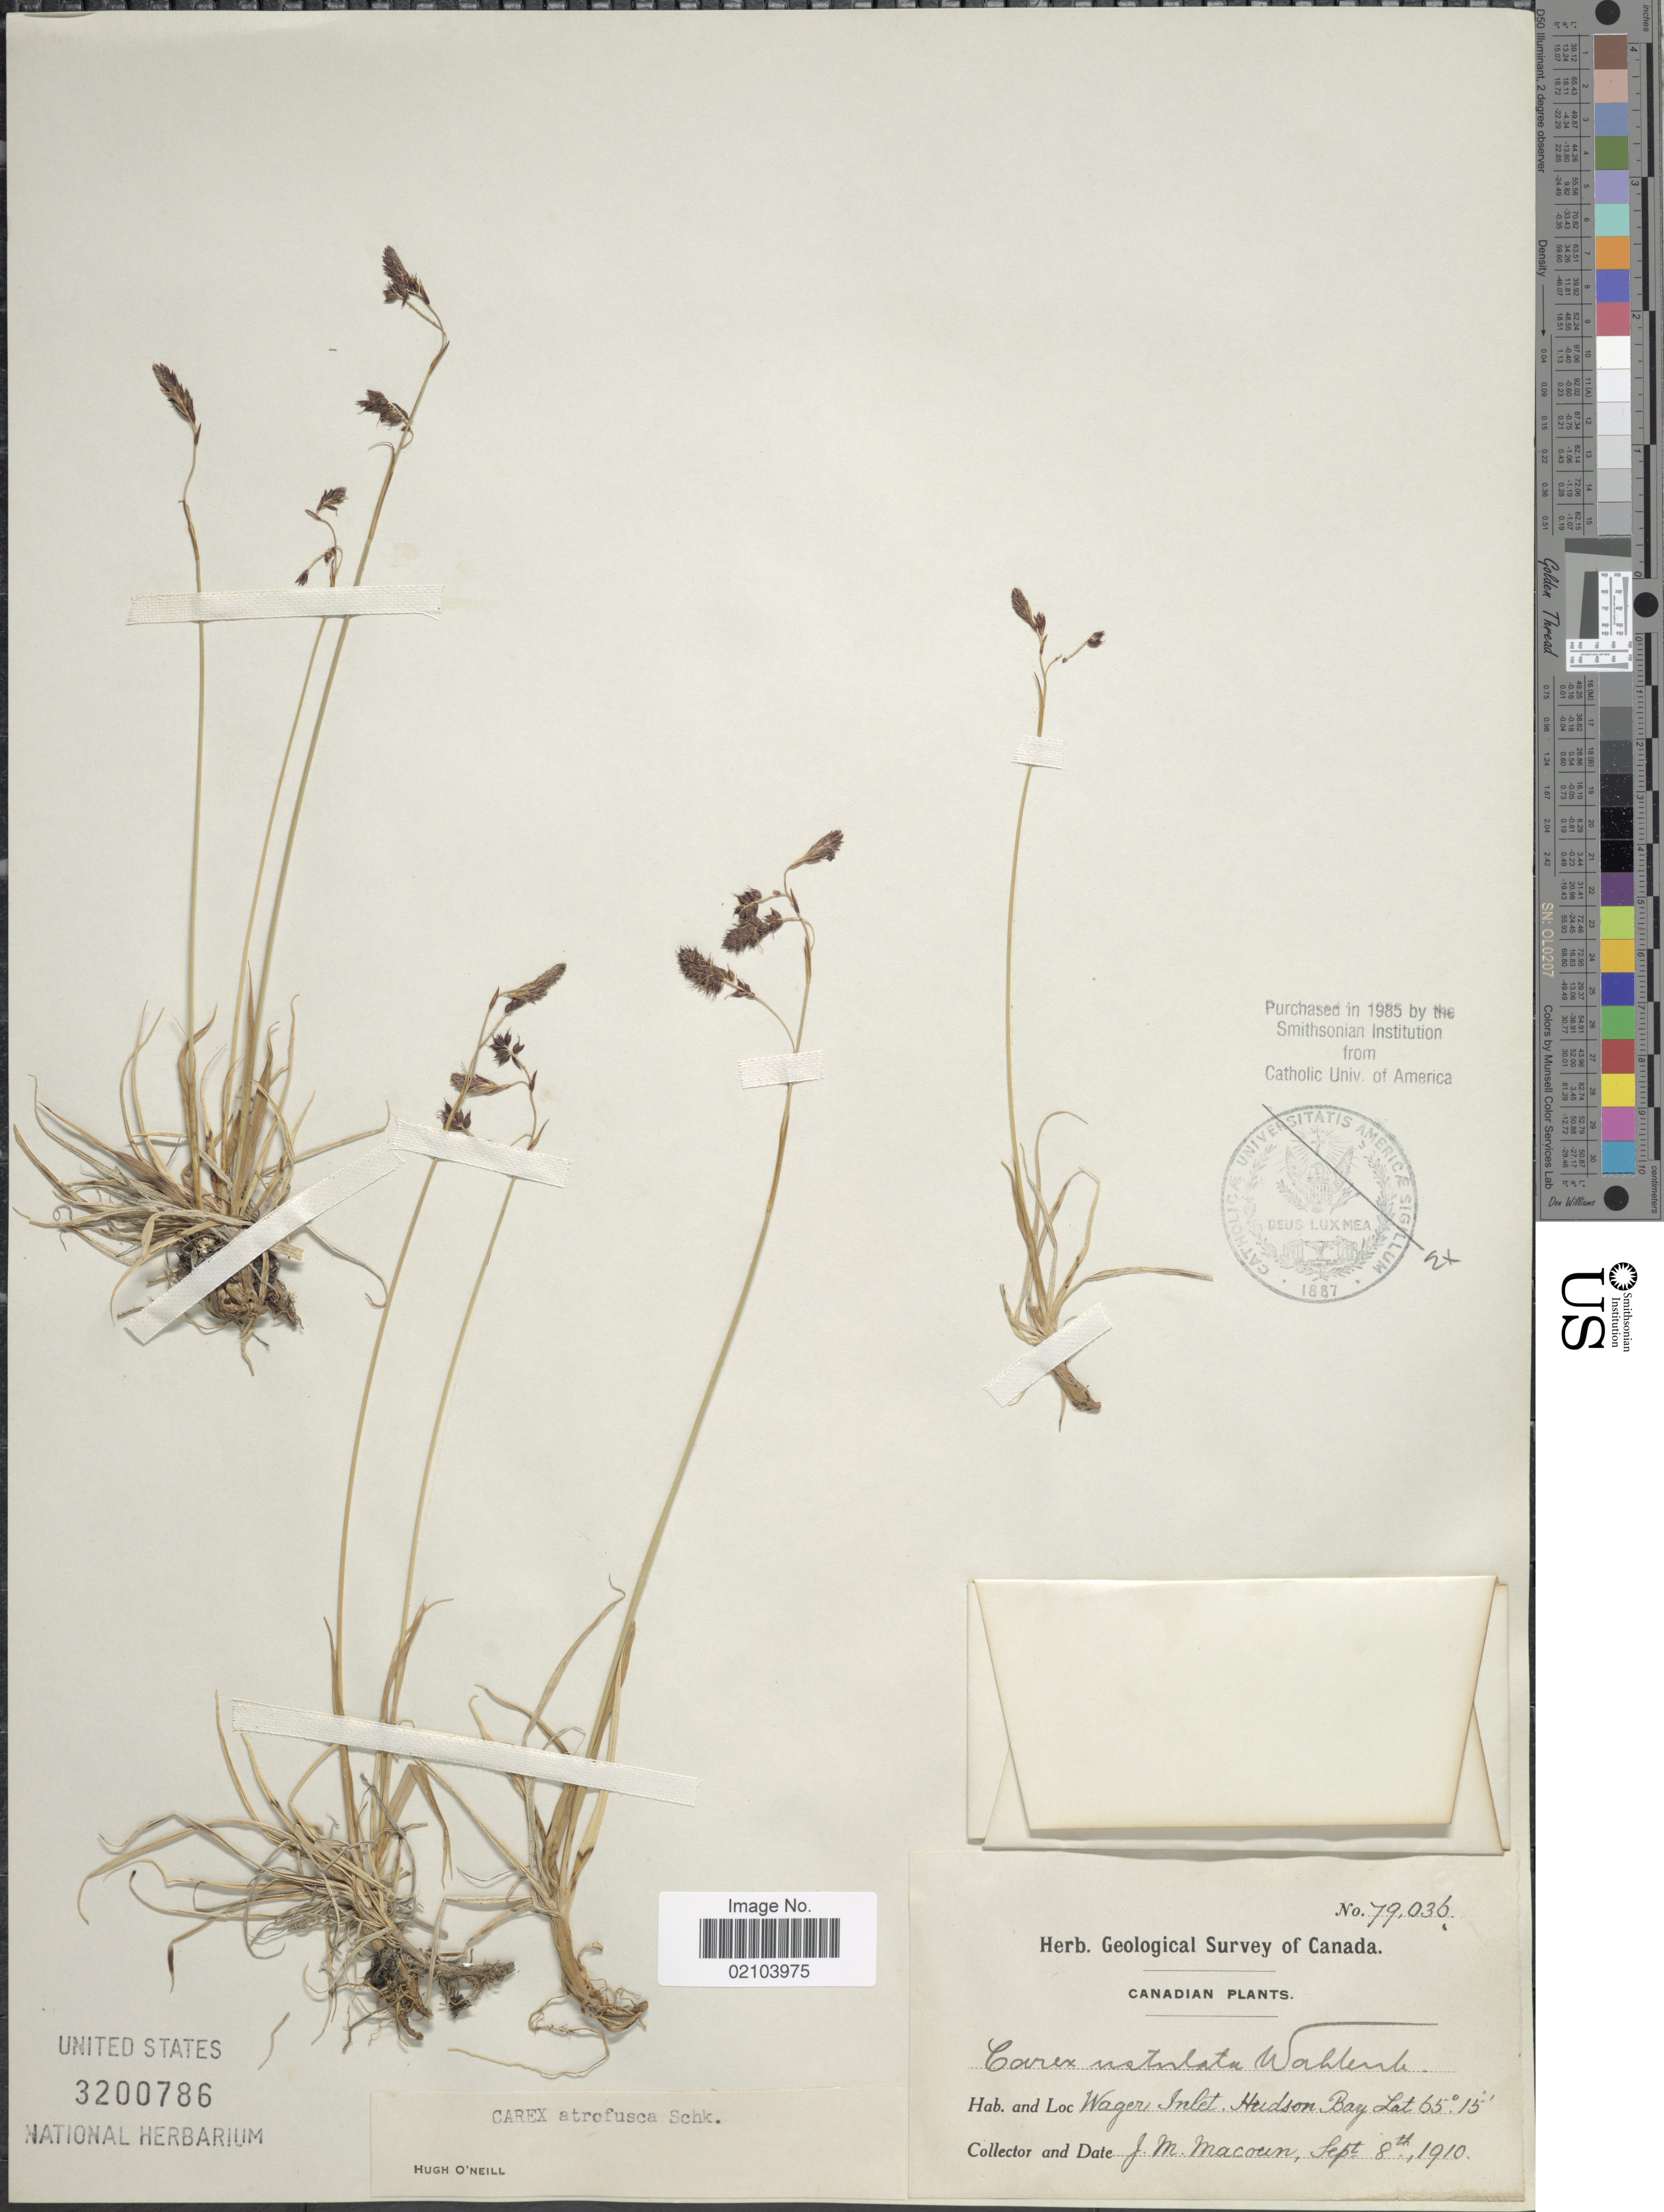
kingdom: Plantae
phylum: Tracheophyta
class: Liliopsida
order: Poales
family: Cyperaceae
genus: Carex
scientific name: Carex atrofusca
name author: Schkuhr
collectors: J. M. Macoun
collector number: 79036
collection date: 1910-09-08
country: Canada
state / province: Nunavut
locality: Wager Inlet. Hudson Bay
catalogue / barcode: US 3200786